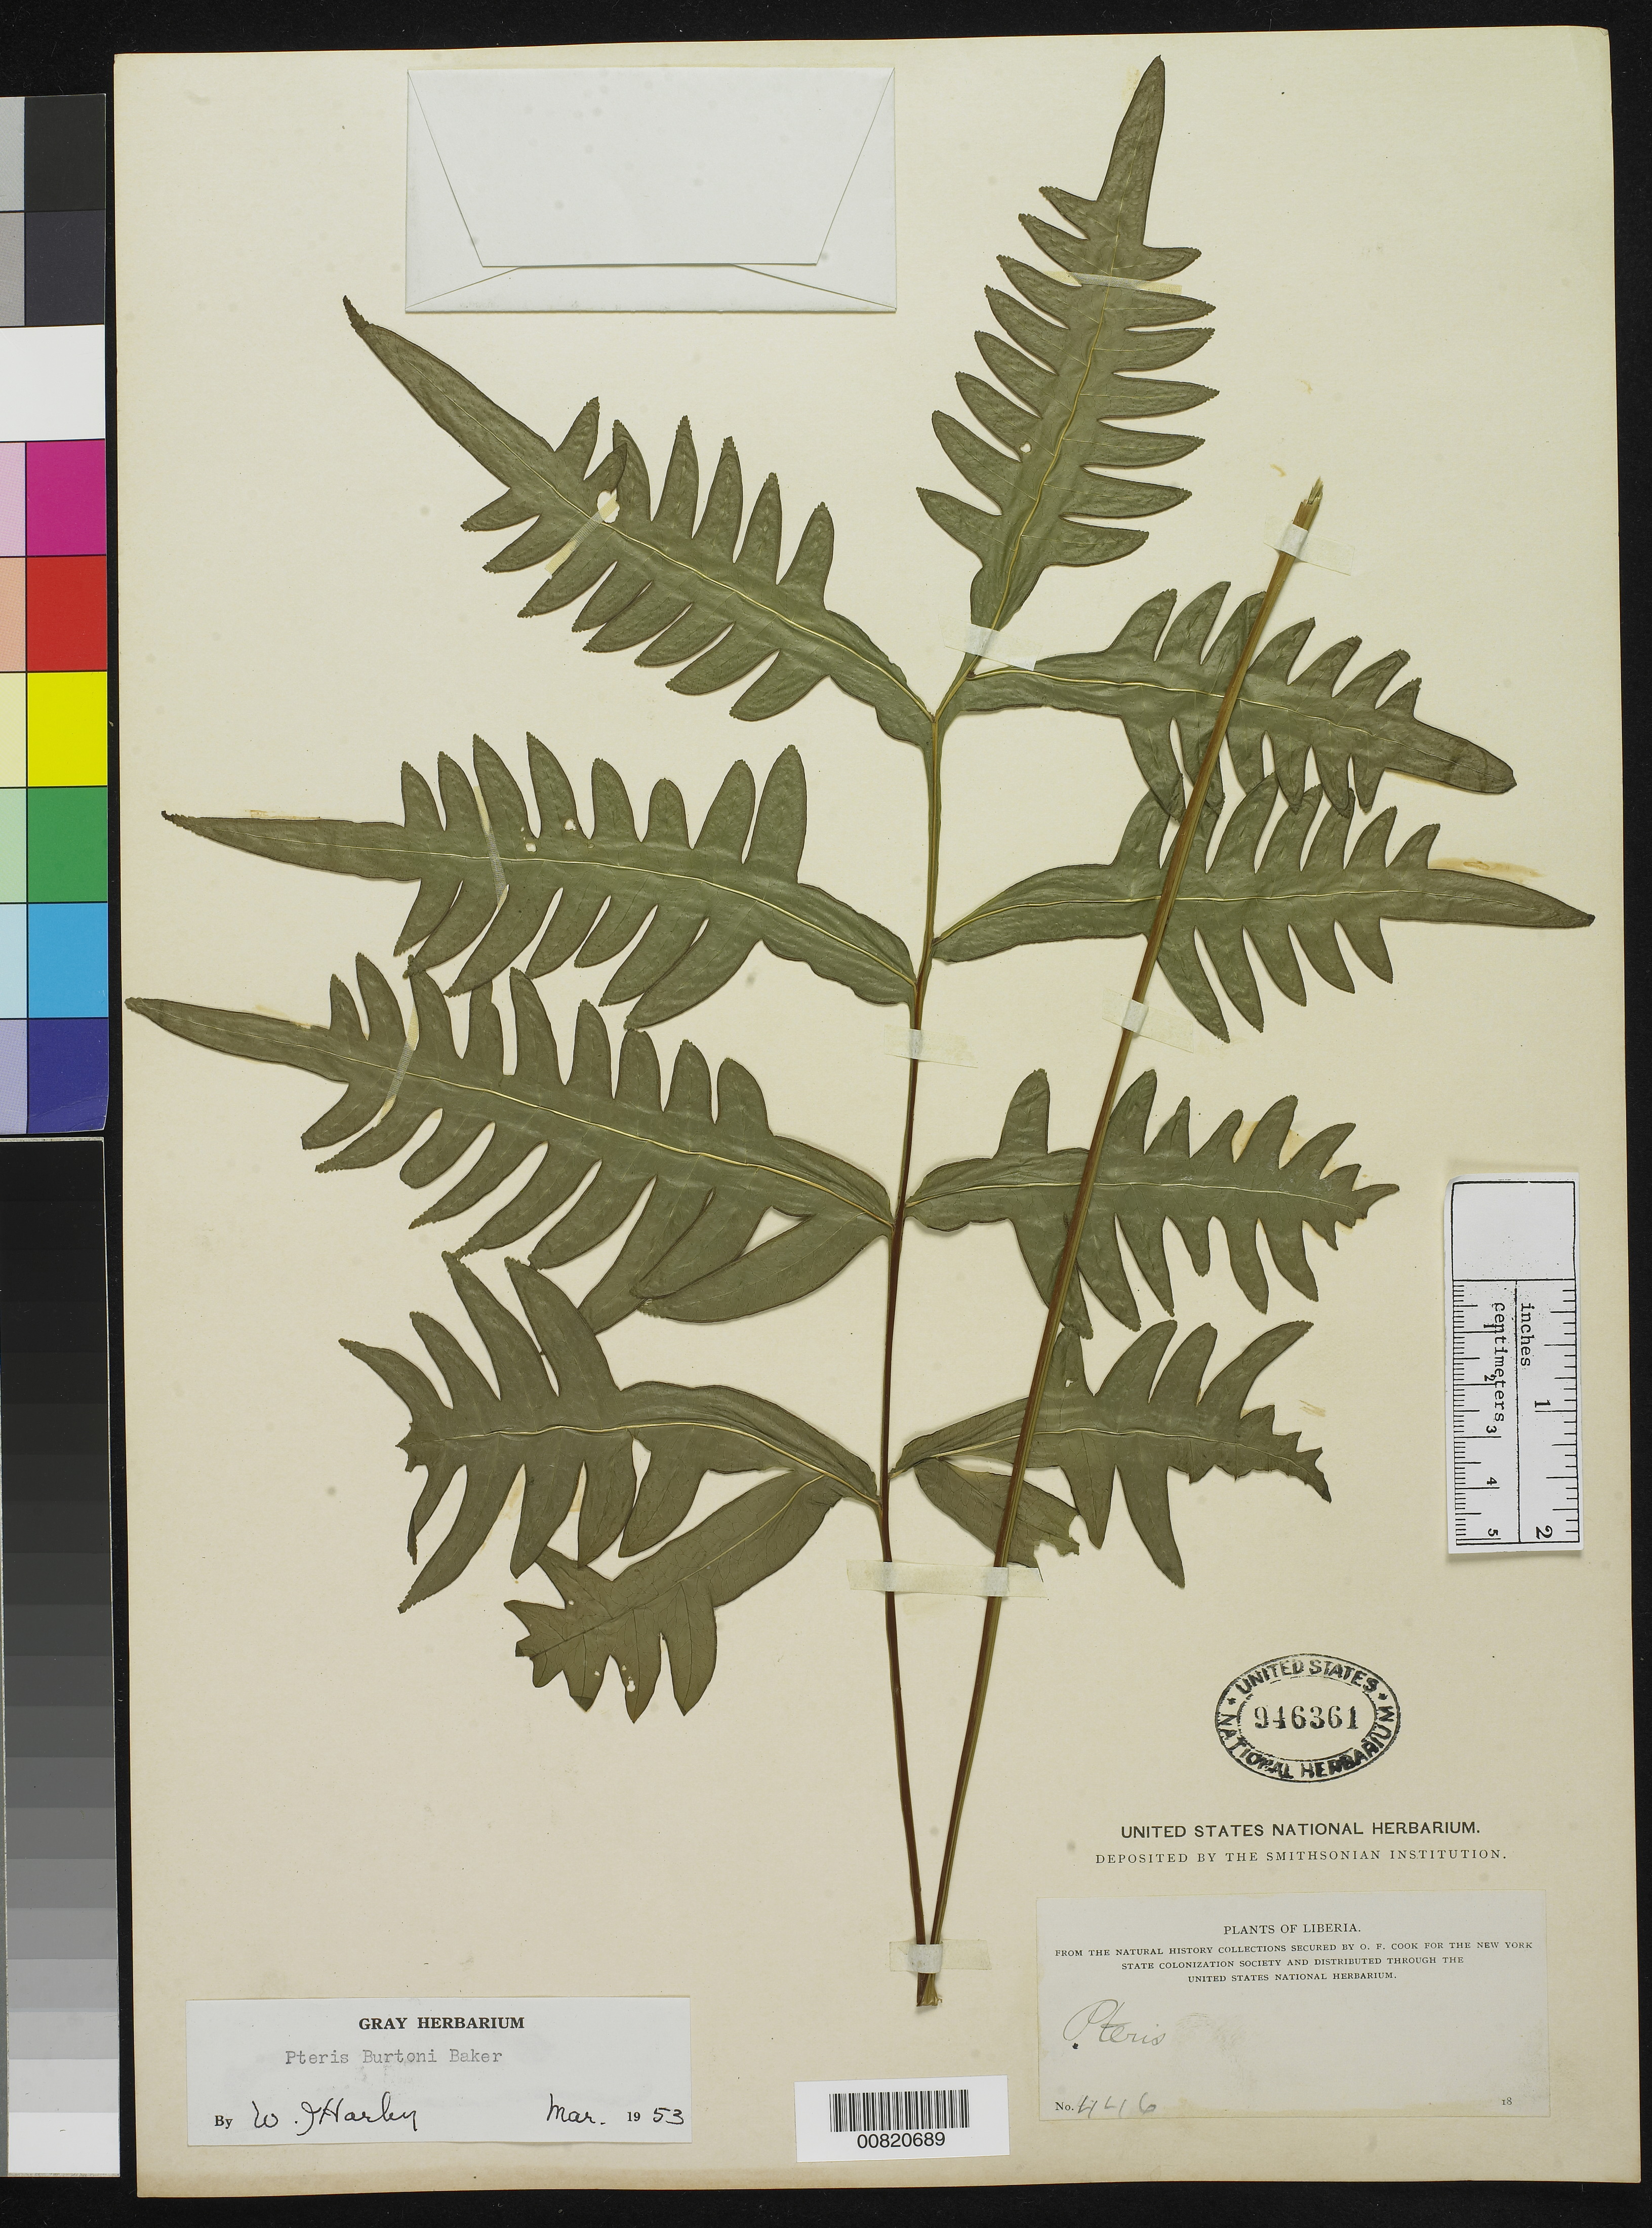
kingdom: Plantae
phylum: Tracheophyta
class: Polypodiopsida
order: Polypodiales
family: Pteridaceae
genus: Pteris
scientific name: Pteris similis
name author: Kuhn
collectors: O. F. Cook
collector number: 446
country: Liberia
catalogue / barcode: US 946361